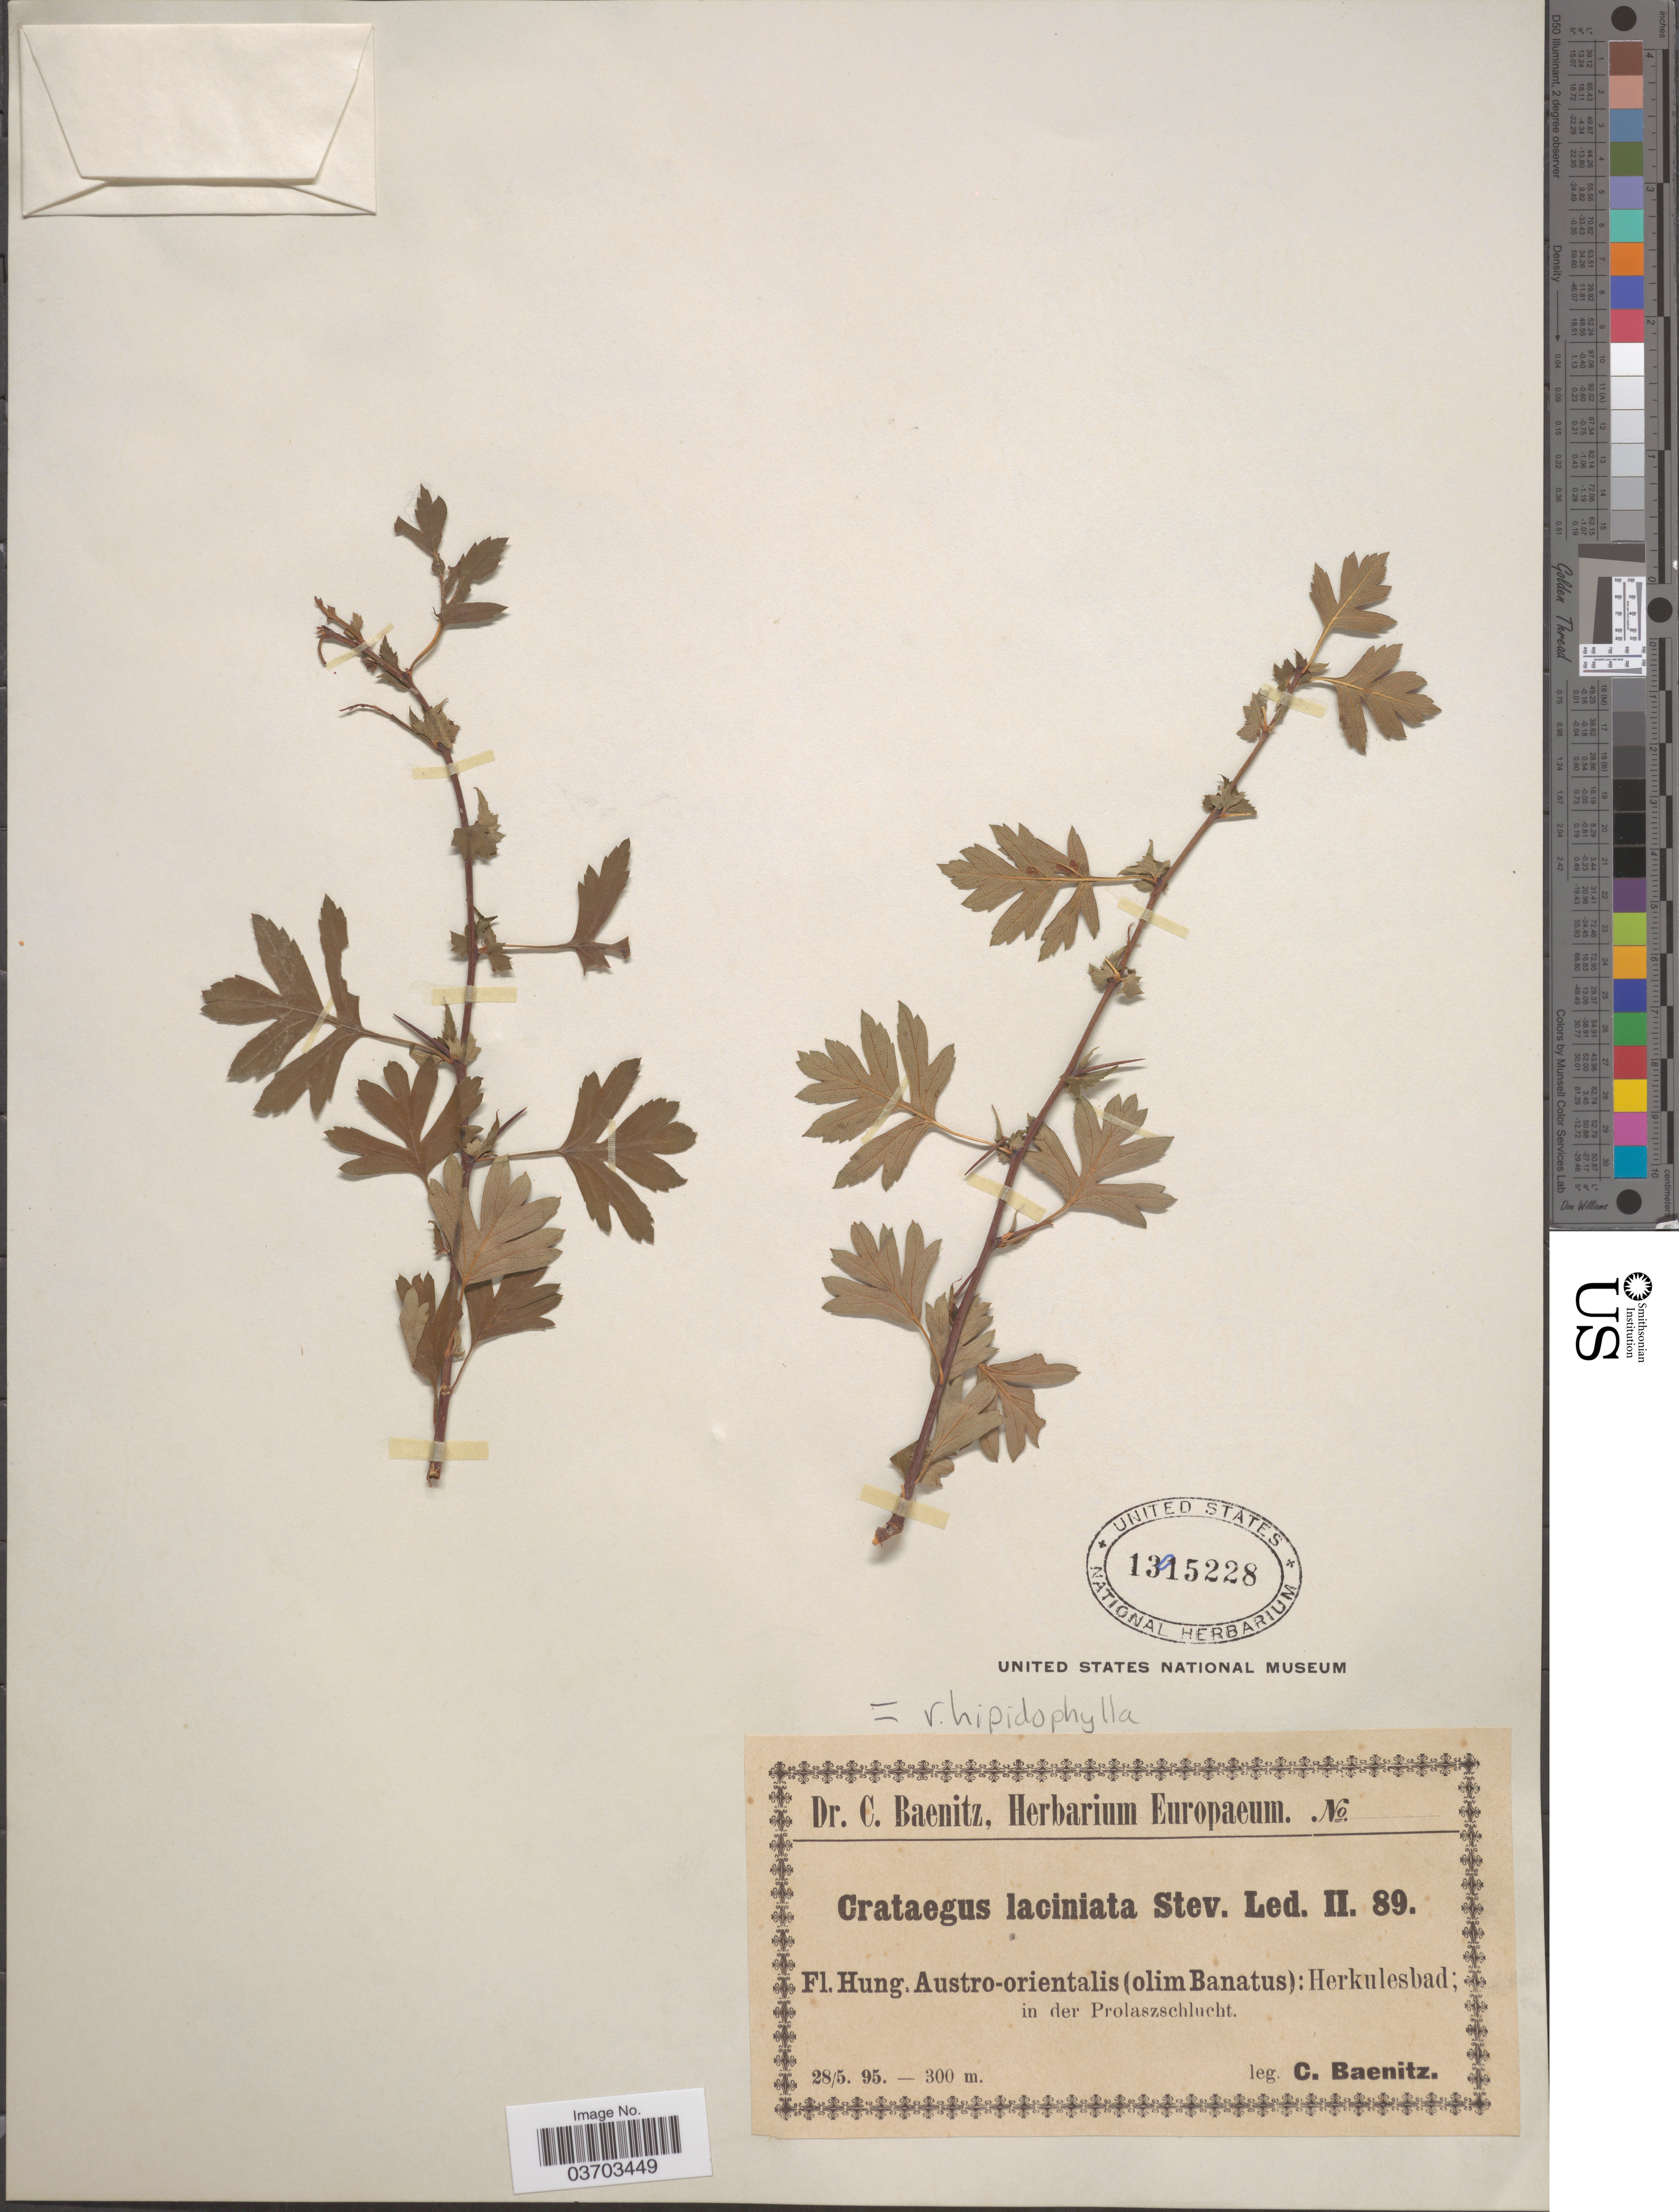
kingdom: Plantae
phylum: Tracheophyta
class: Magnoliopsida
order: Rosales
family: Rosaceae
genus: Crataegus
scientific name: Crataegus rhipidophylla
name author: Gand.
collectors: C. G. Baenitz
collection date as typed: Transcribed d/m/y: 28/5/95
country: Romania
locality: Fl. Hung. Austro-orientalis (olim Banatus) [unsure placement] Herkulesbad; in der Prolaszschlucht.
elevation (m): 300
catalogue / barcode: US 1395228